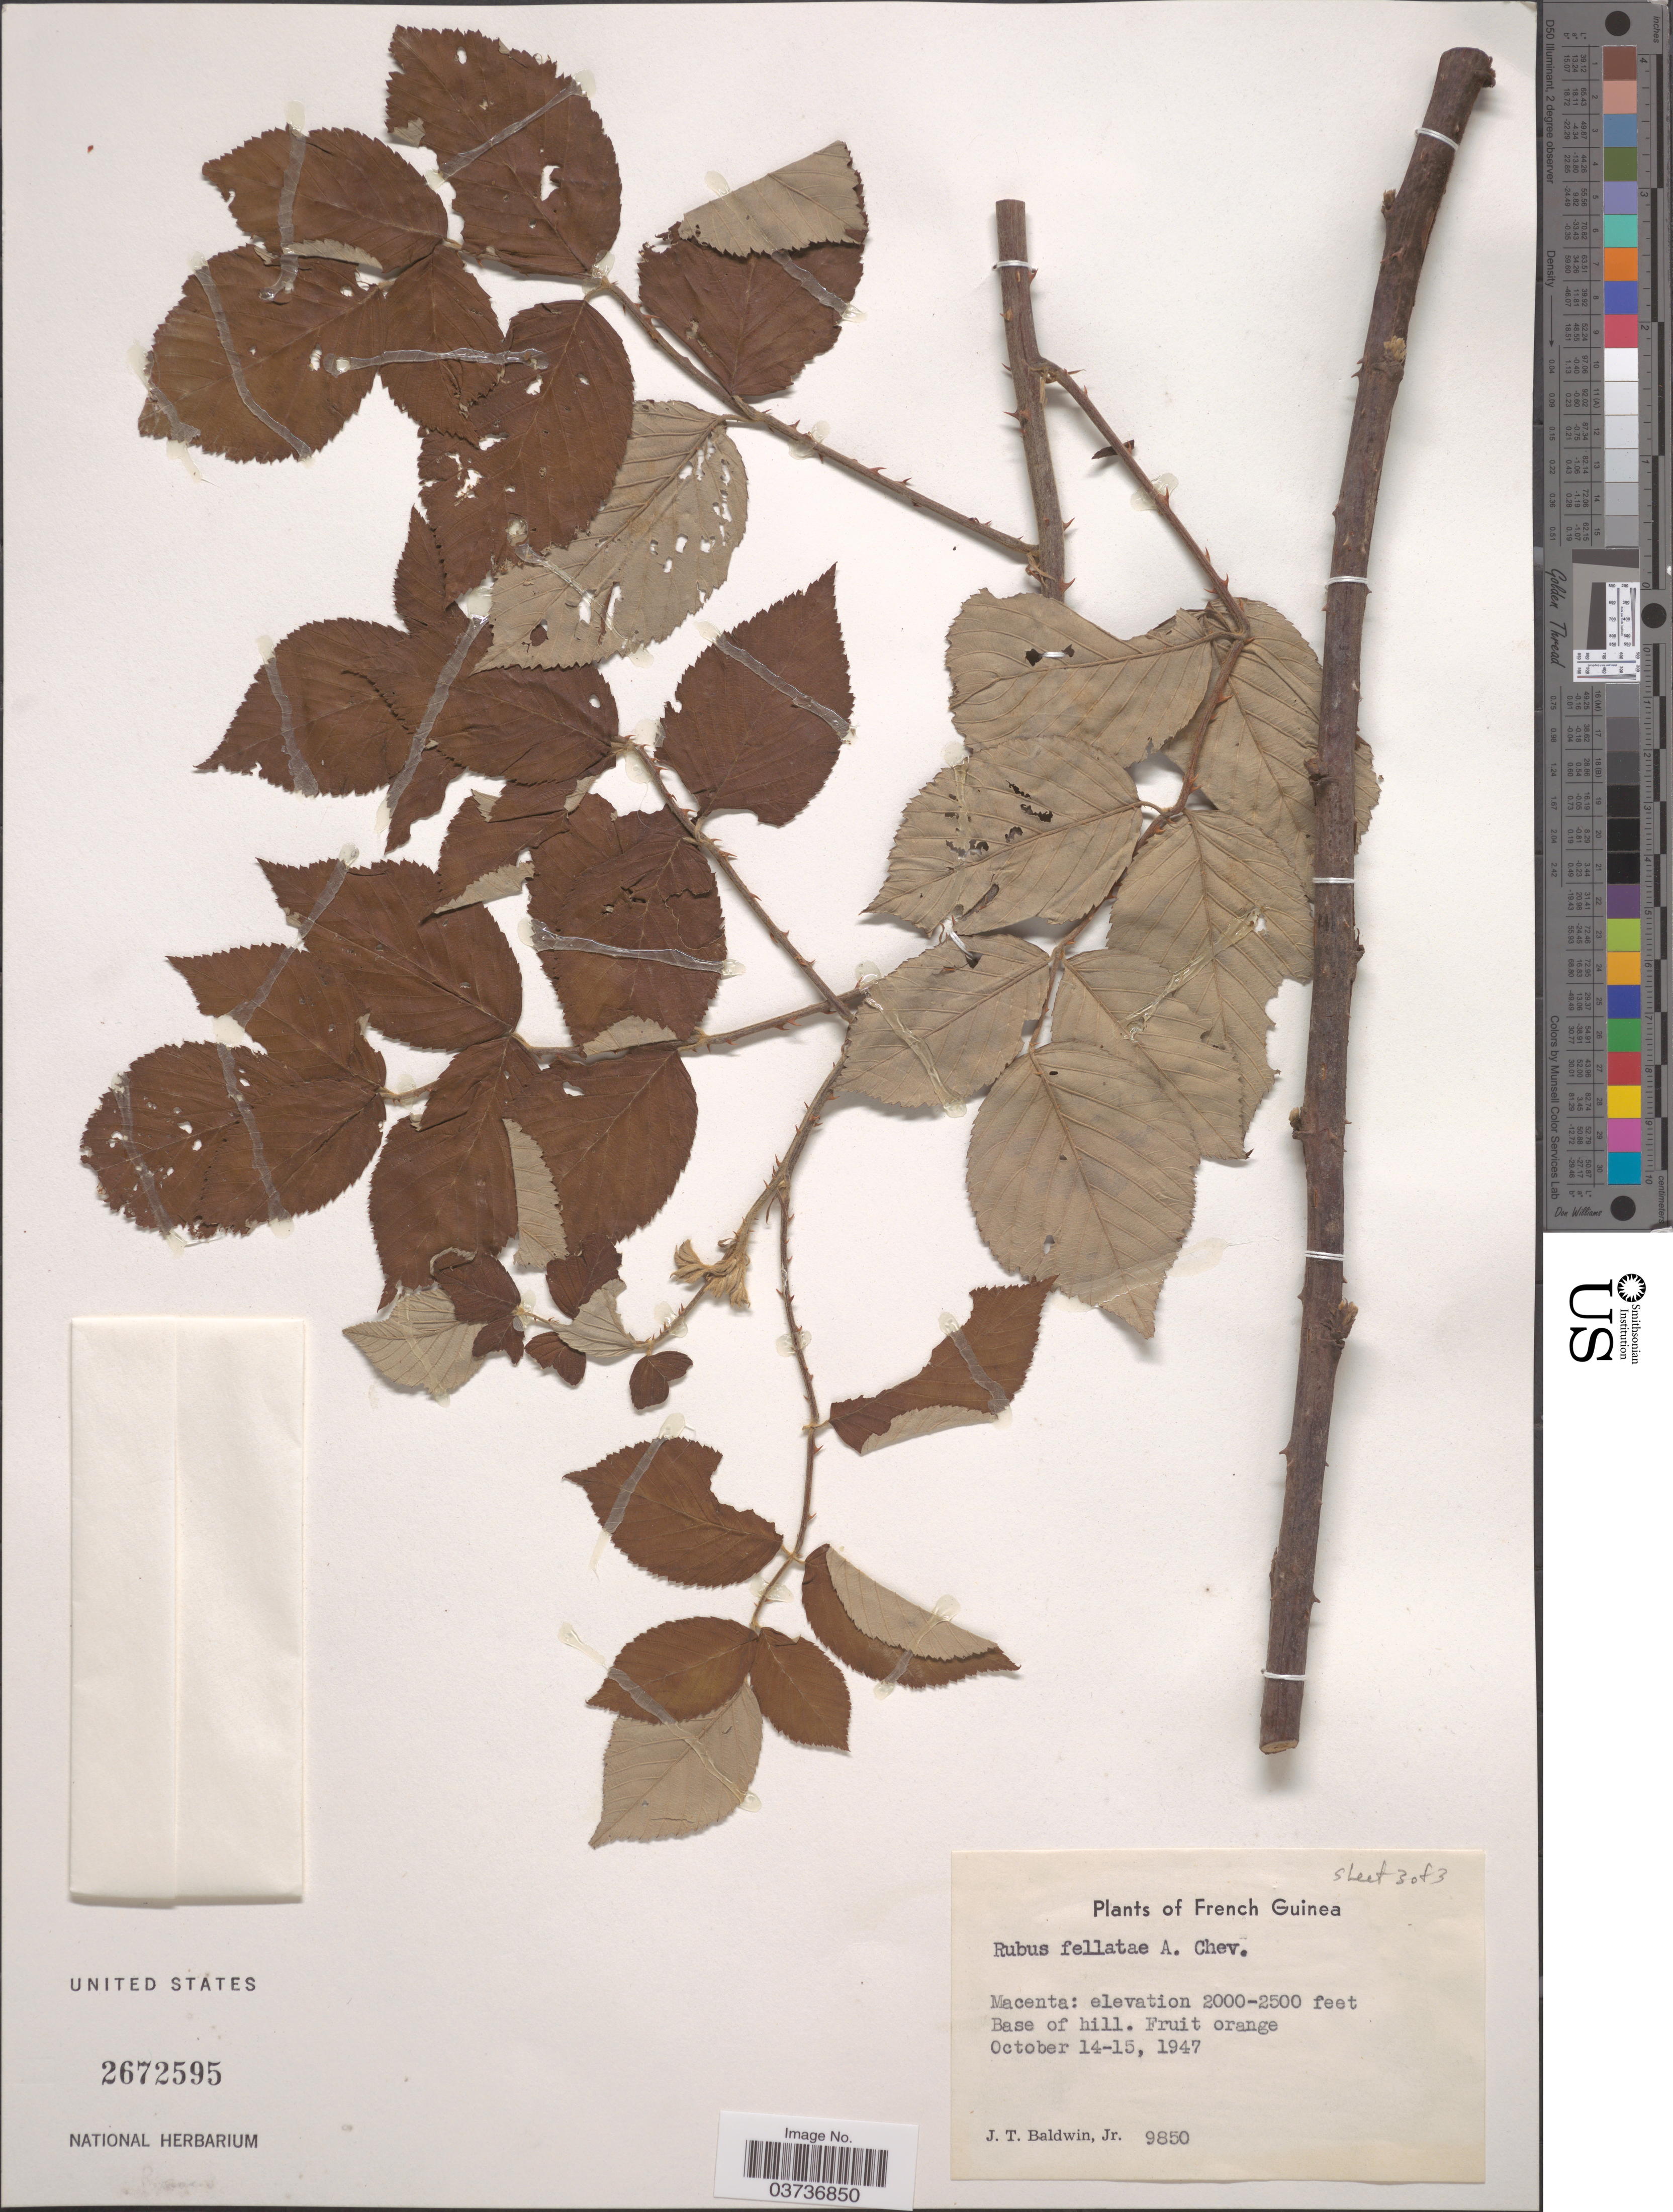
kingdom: Plantae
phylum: Tracheophyta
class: Magnoliopsida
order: Rosales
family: Rosaceae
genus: Rubus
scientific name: Rubus fellatae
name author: A. Chev.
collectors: J. T. Baldwin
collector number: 9850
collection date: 1947-10-14/1947-10-15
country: French Guiana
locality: Macenta. Base of hill.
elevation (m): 610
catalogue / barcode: US 2672595